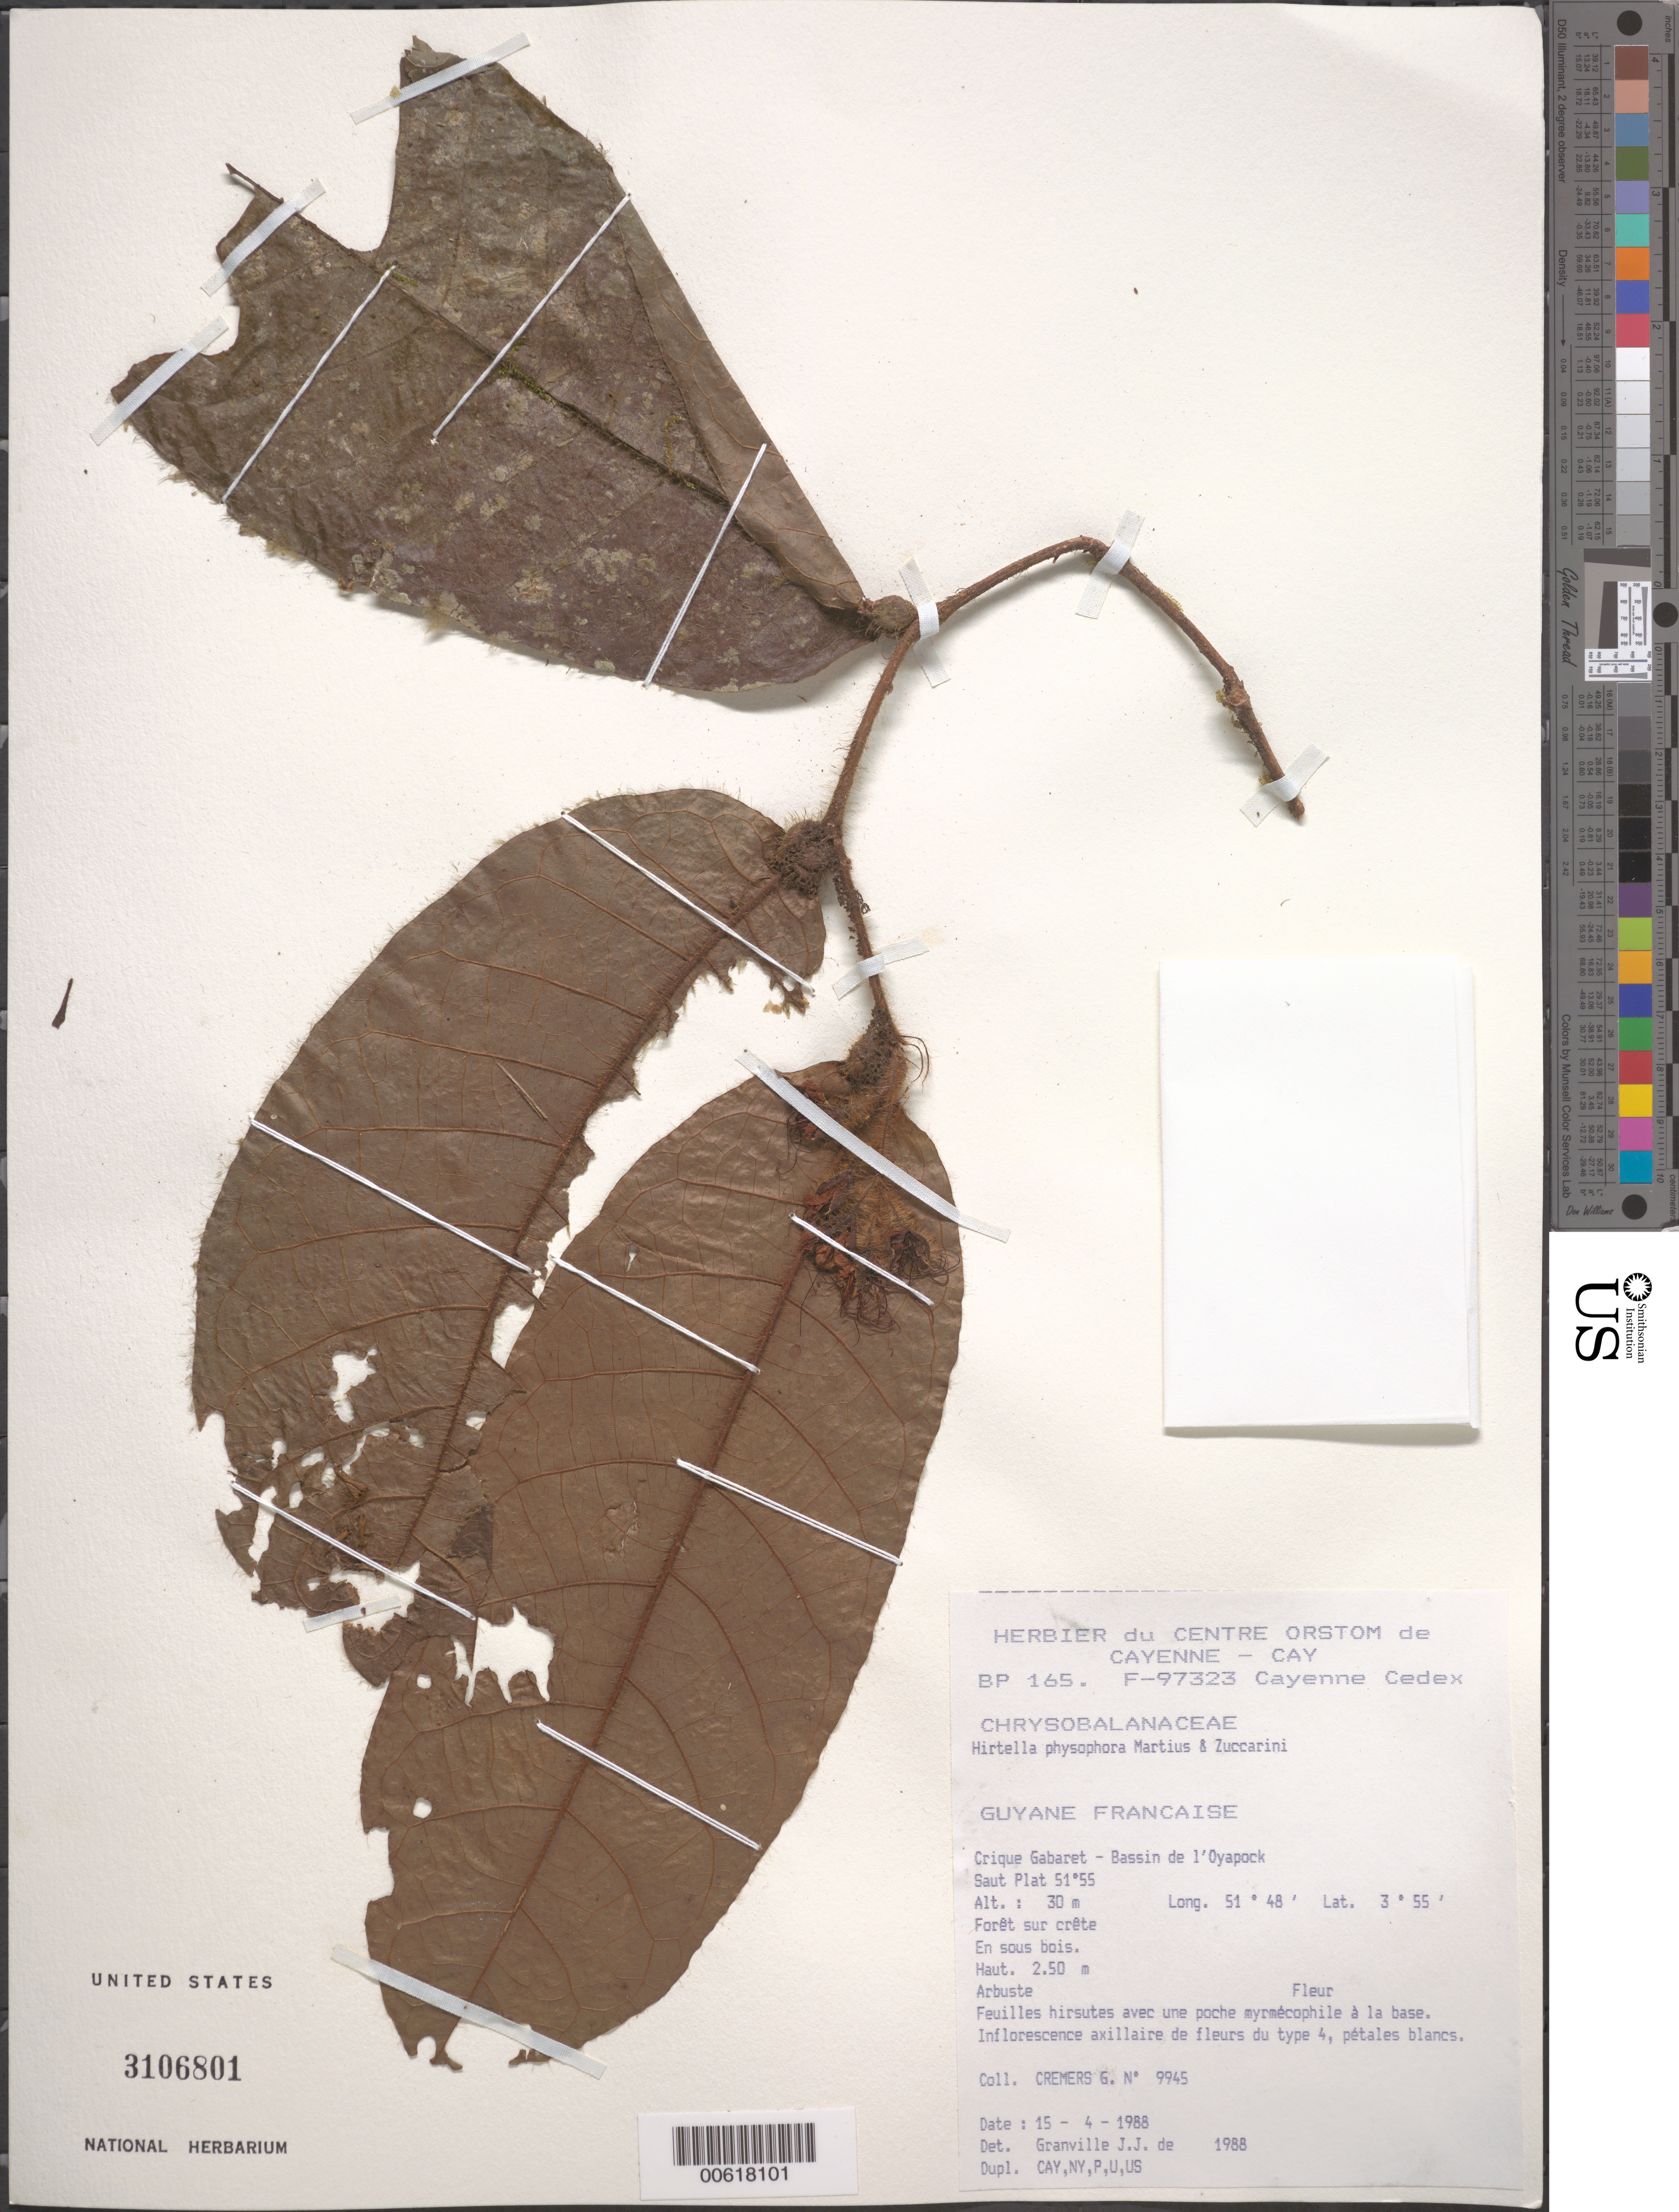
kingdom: Plantae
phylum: Tracheophyta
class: Magnoliopsida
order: Malpighiales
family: Chrysobalanaceae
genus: Hirtella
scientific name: Hirtella physophora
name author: Mart. & Zucc.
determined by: Granville, J. J. de, (CAY), Institut de Recherche pour le Developpement (IRD) (FRENCH GUIANA)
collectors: G. Cremers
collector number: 9945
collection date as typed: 15-Apr-88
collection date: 1988-04-15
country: French Guiana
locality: Crique Gabaret, Bassin de l'Oyapock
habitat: Forêt sur crete En sous bois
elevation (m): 30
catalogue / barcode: US 3106801